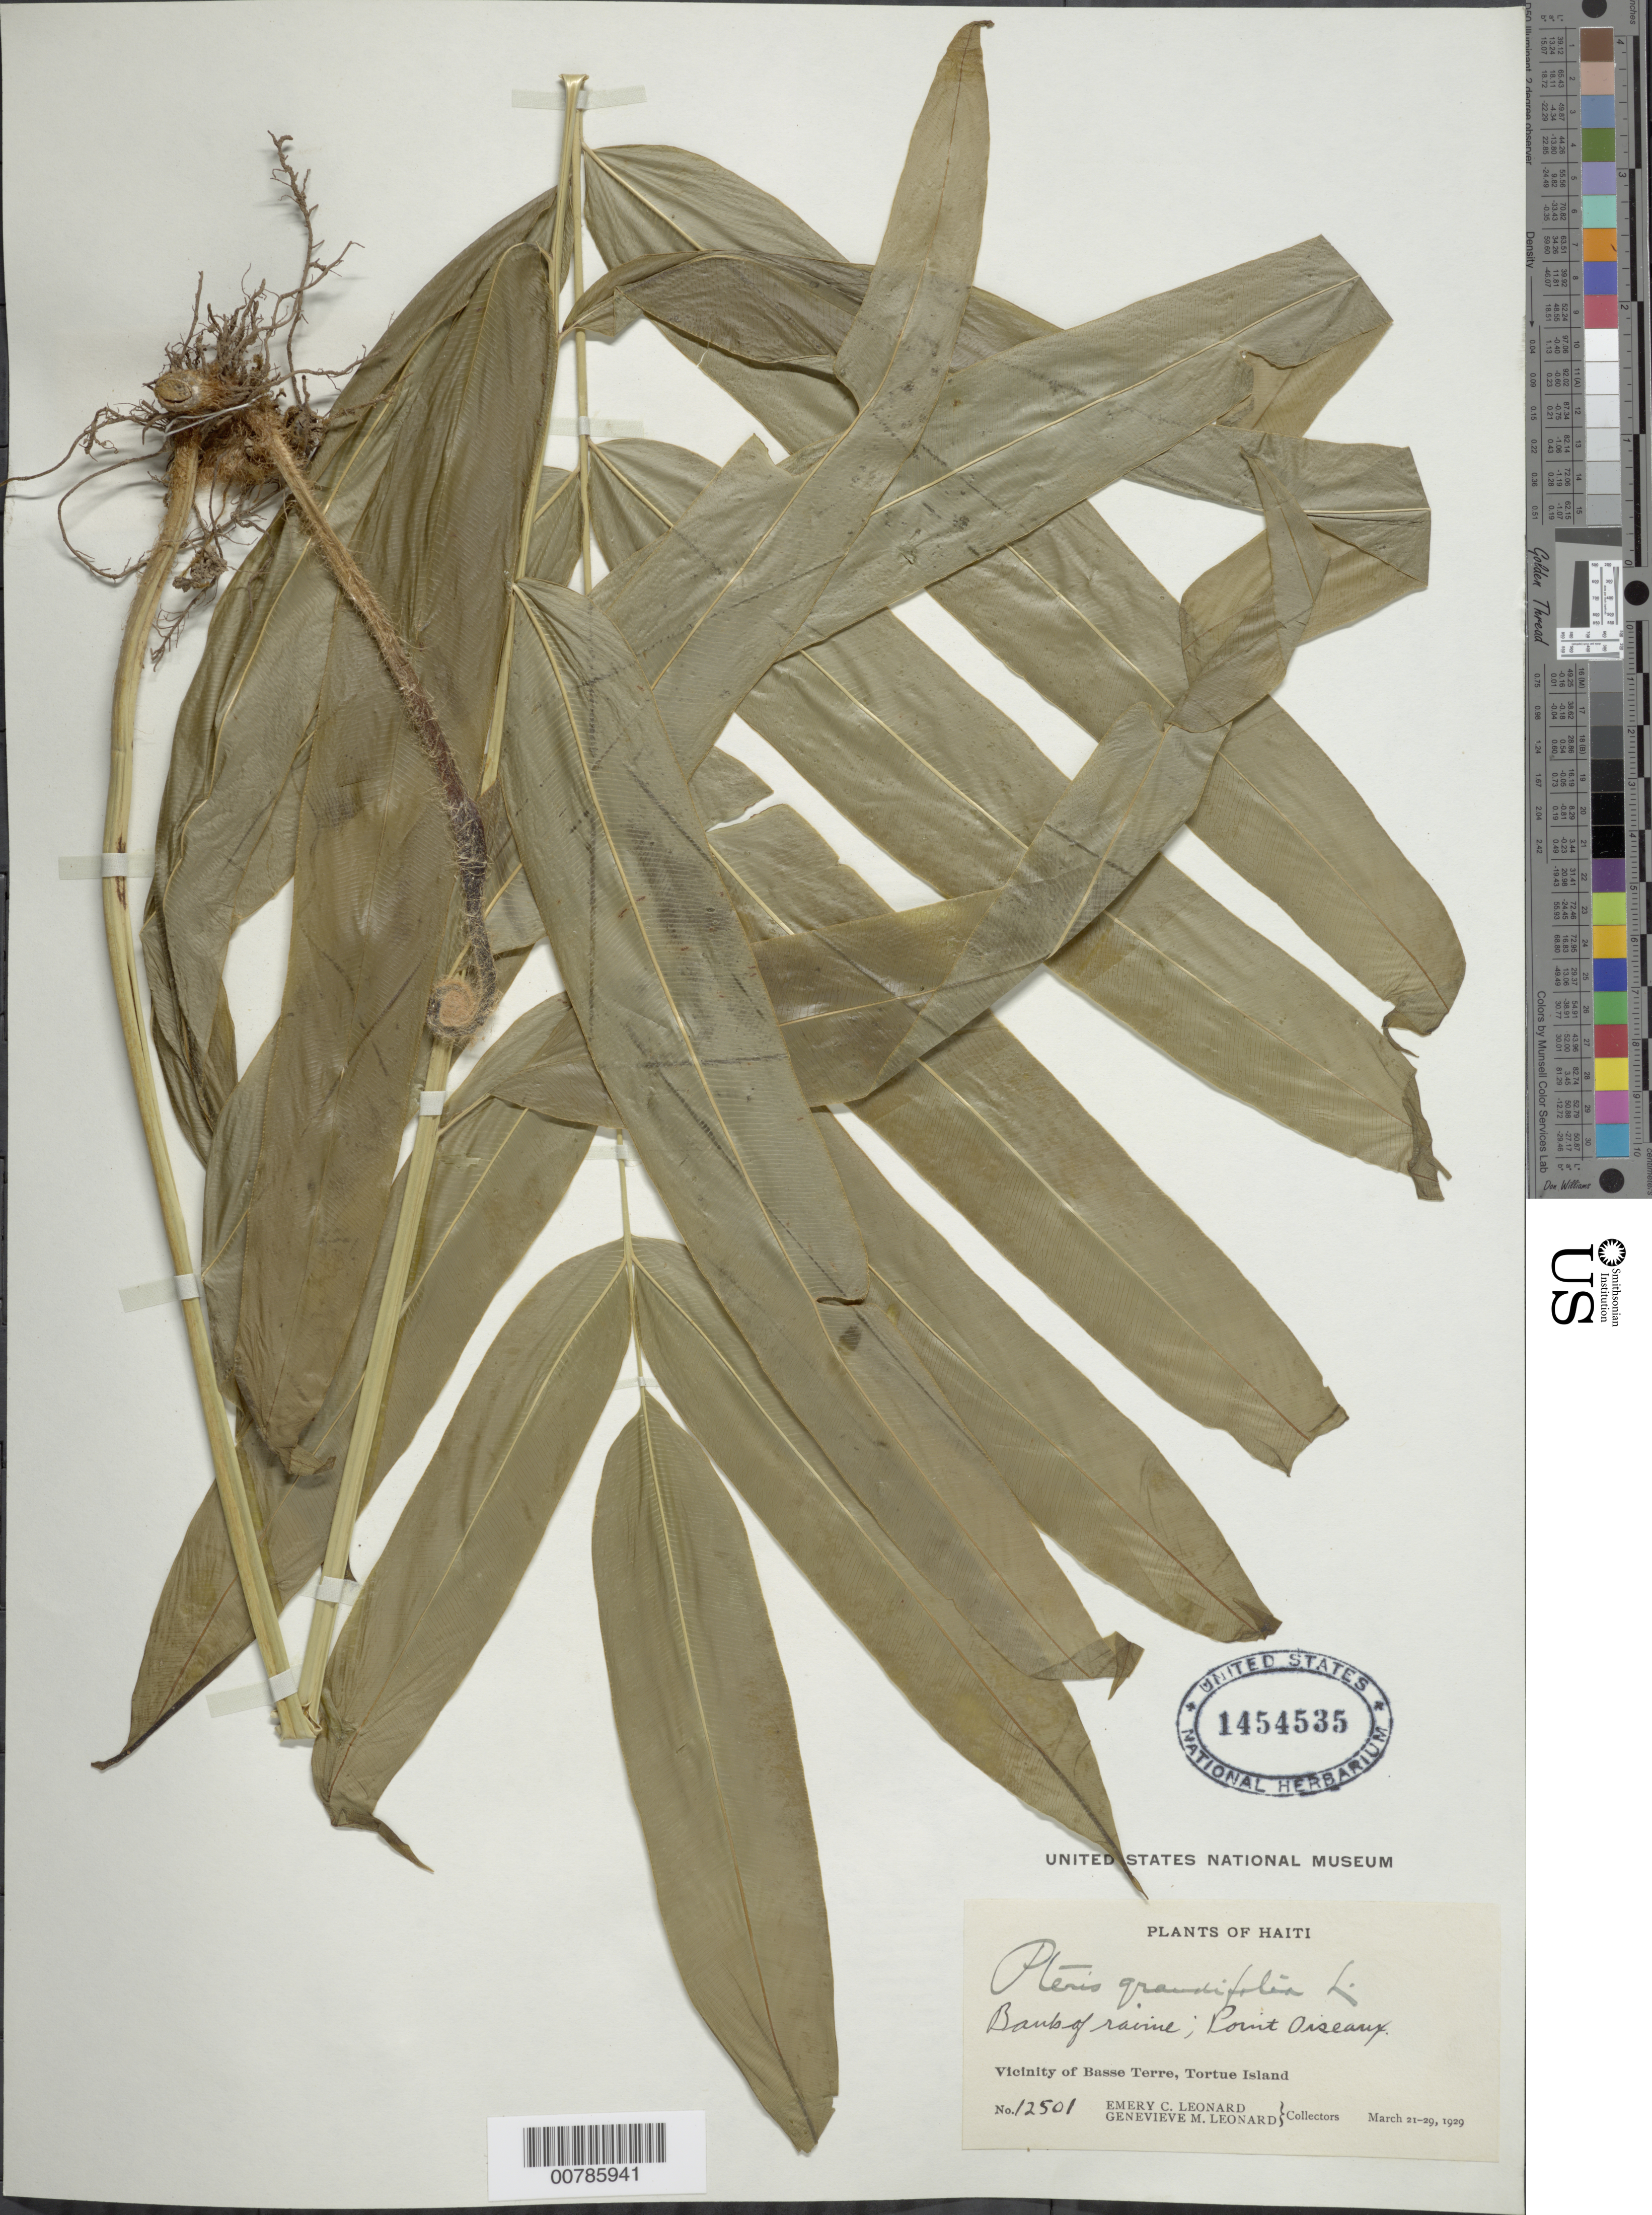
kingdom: Plantae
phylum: Tracheophyta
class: Polypodiopsida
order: Polypodiales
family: Pteridaceae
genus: Pteris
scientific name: Pteris grandifolia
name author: L.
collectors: E. C. Leonard & G. M. Leonard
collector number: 12501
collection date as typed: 21 Mar 1929 29 Mar 1929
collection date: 1929-03-21/1929-03-29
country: Haiti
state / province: Nord-Óuest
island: Île de la Tortue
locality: Tortue Island, vicinity of Basse Terre; Point Oiseaux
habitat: Bank of ravine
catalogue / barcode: US 1454535